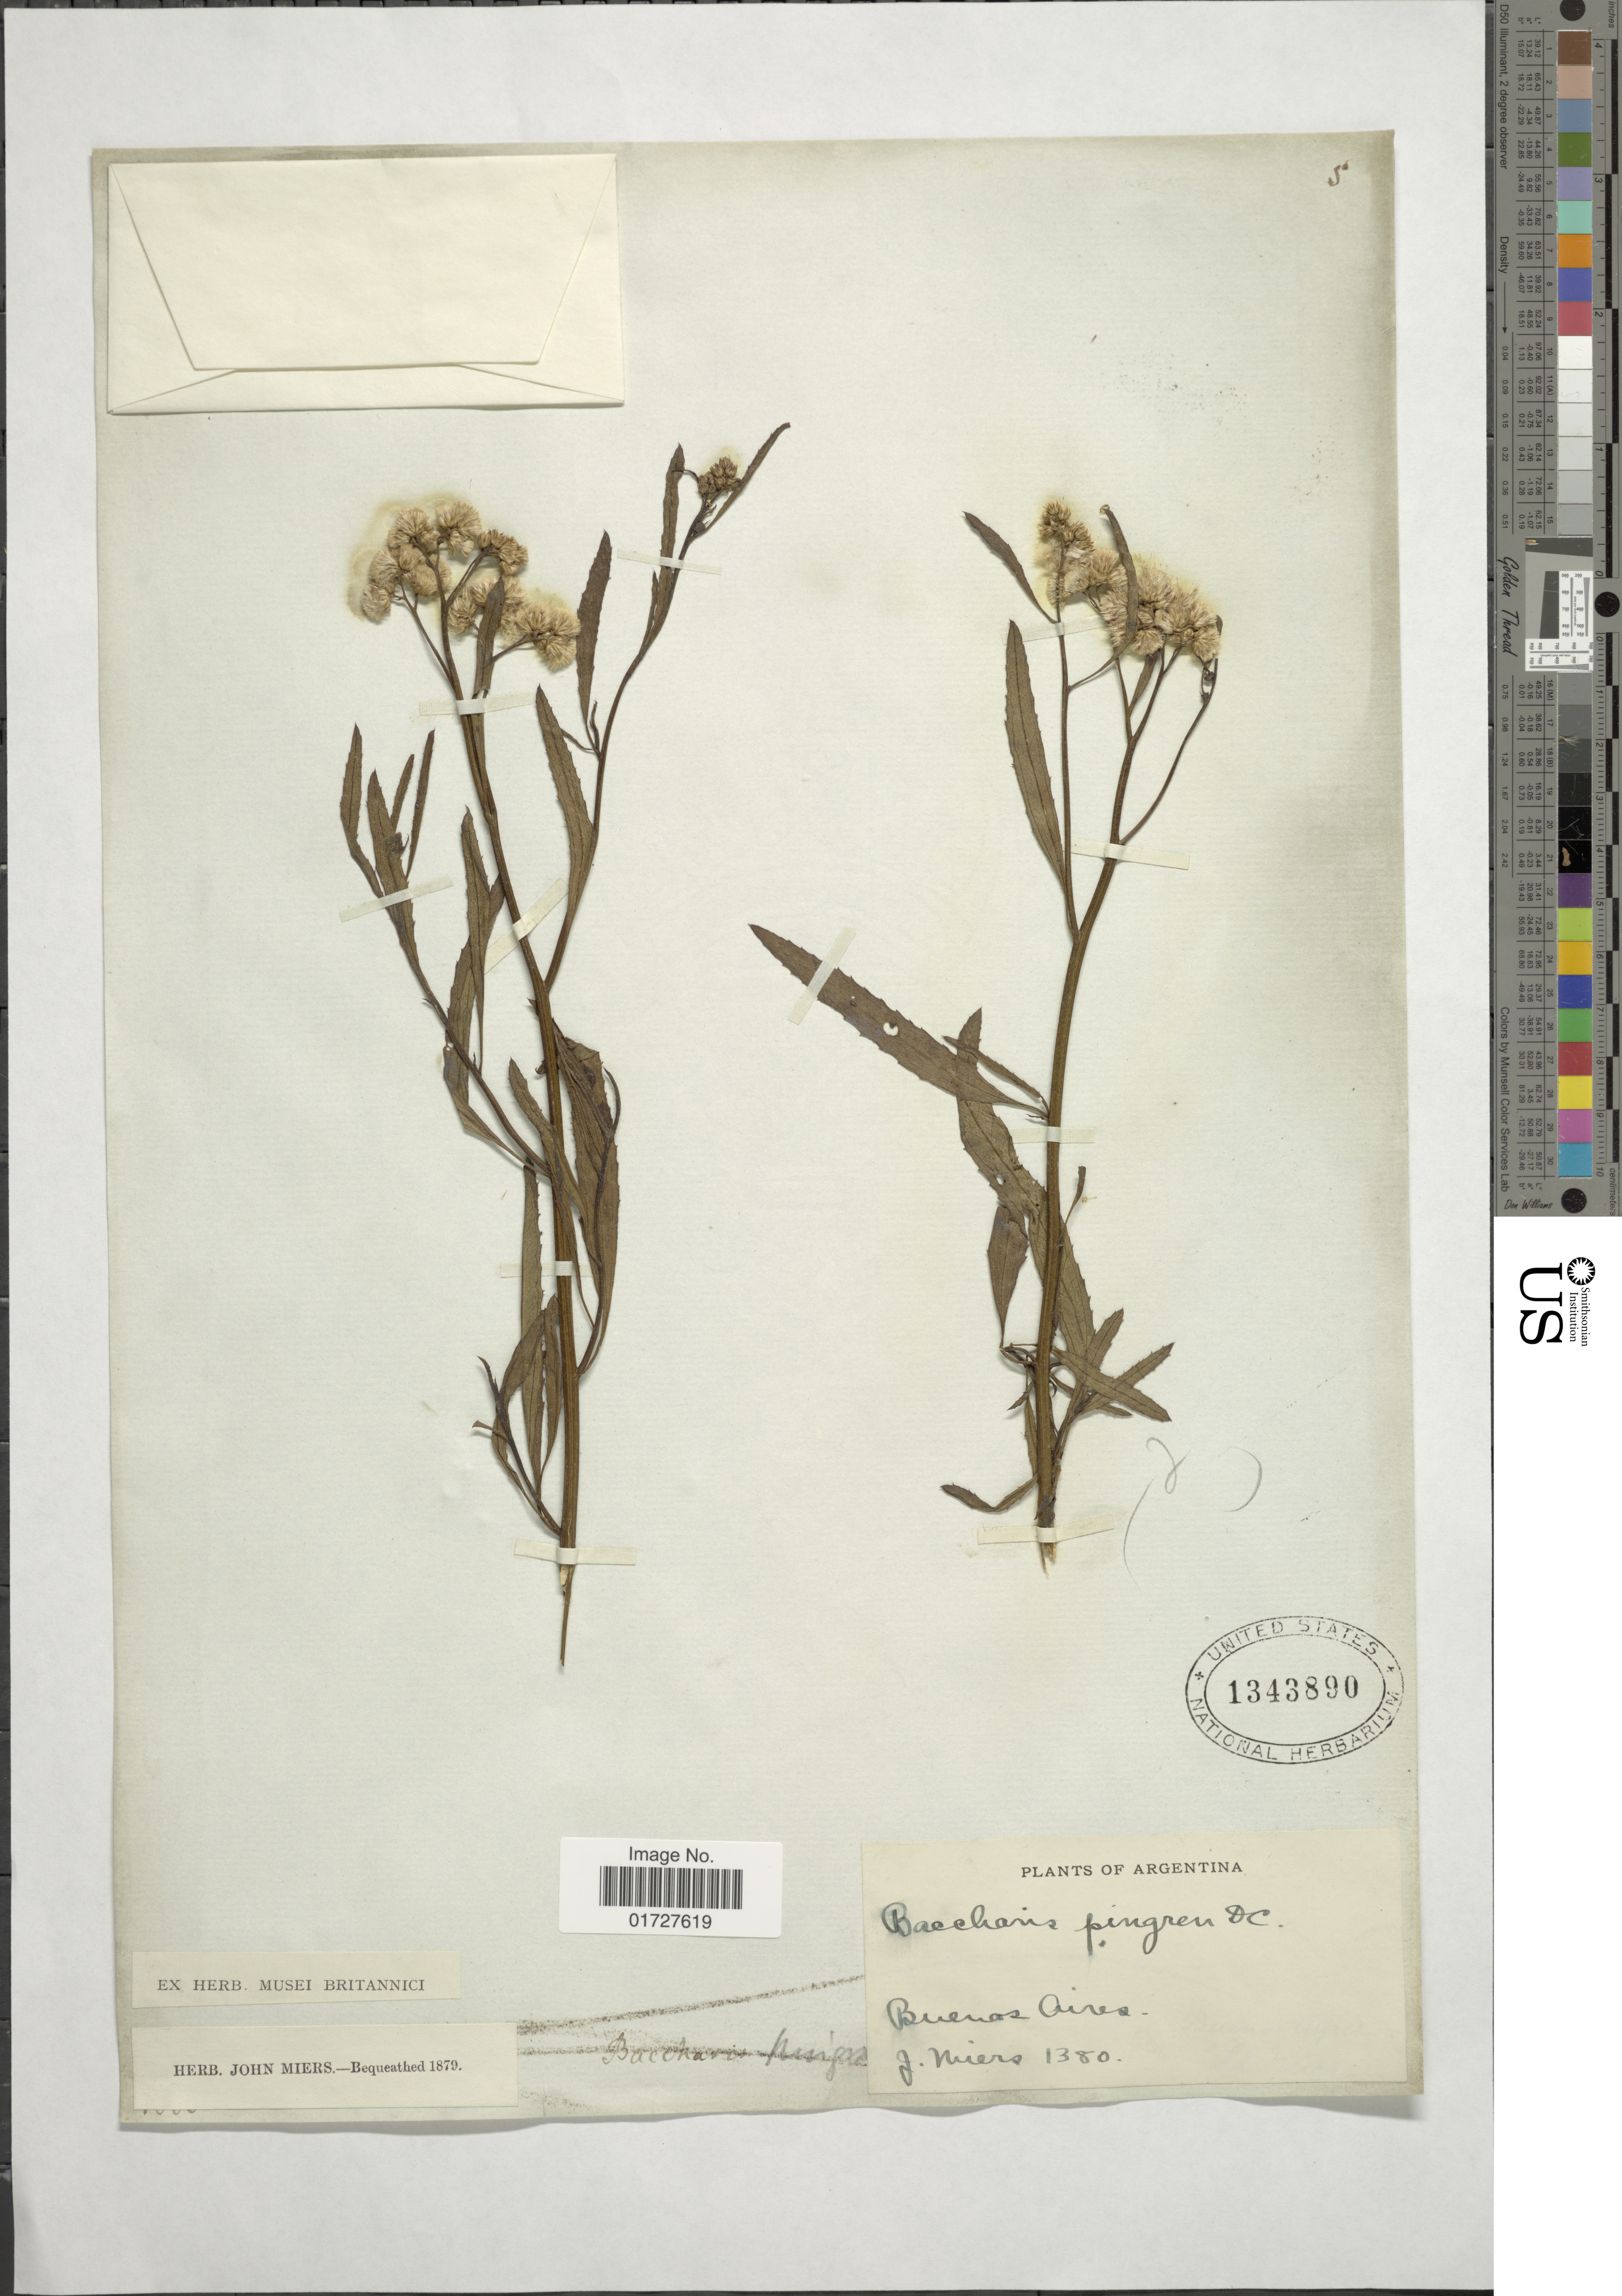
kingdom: Plantae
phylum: Tracheophyta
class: Magnoliopsida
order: Asterales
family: Asteraceae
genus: Baccharis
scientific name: Baccharis pingraea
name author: DC.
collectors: J. Miers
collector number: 1380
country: Argentina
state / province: Buenos Aires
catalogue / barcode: US 1343890